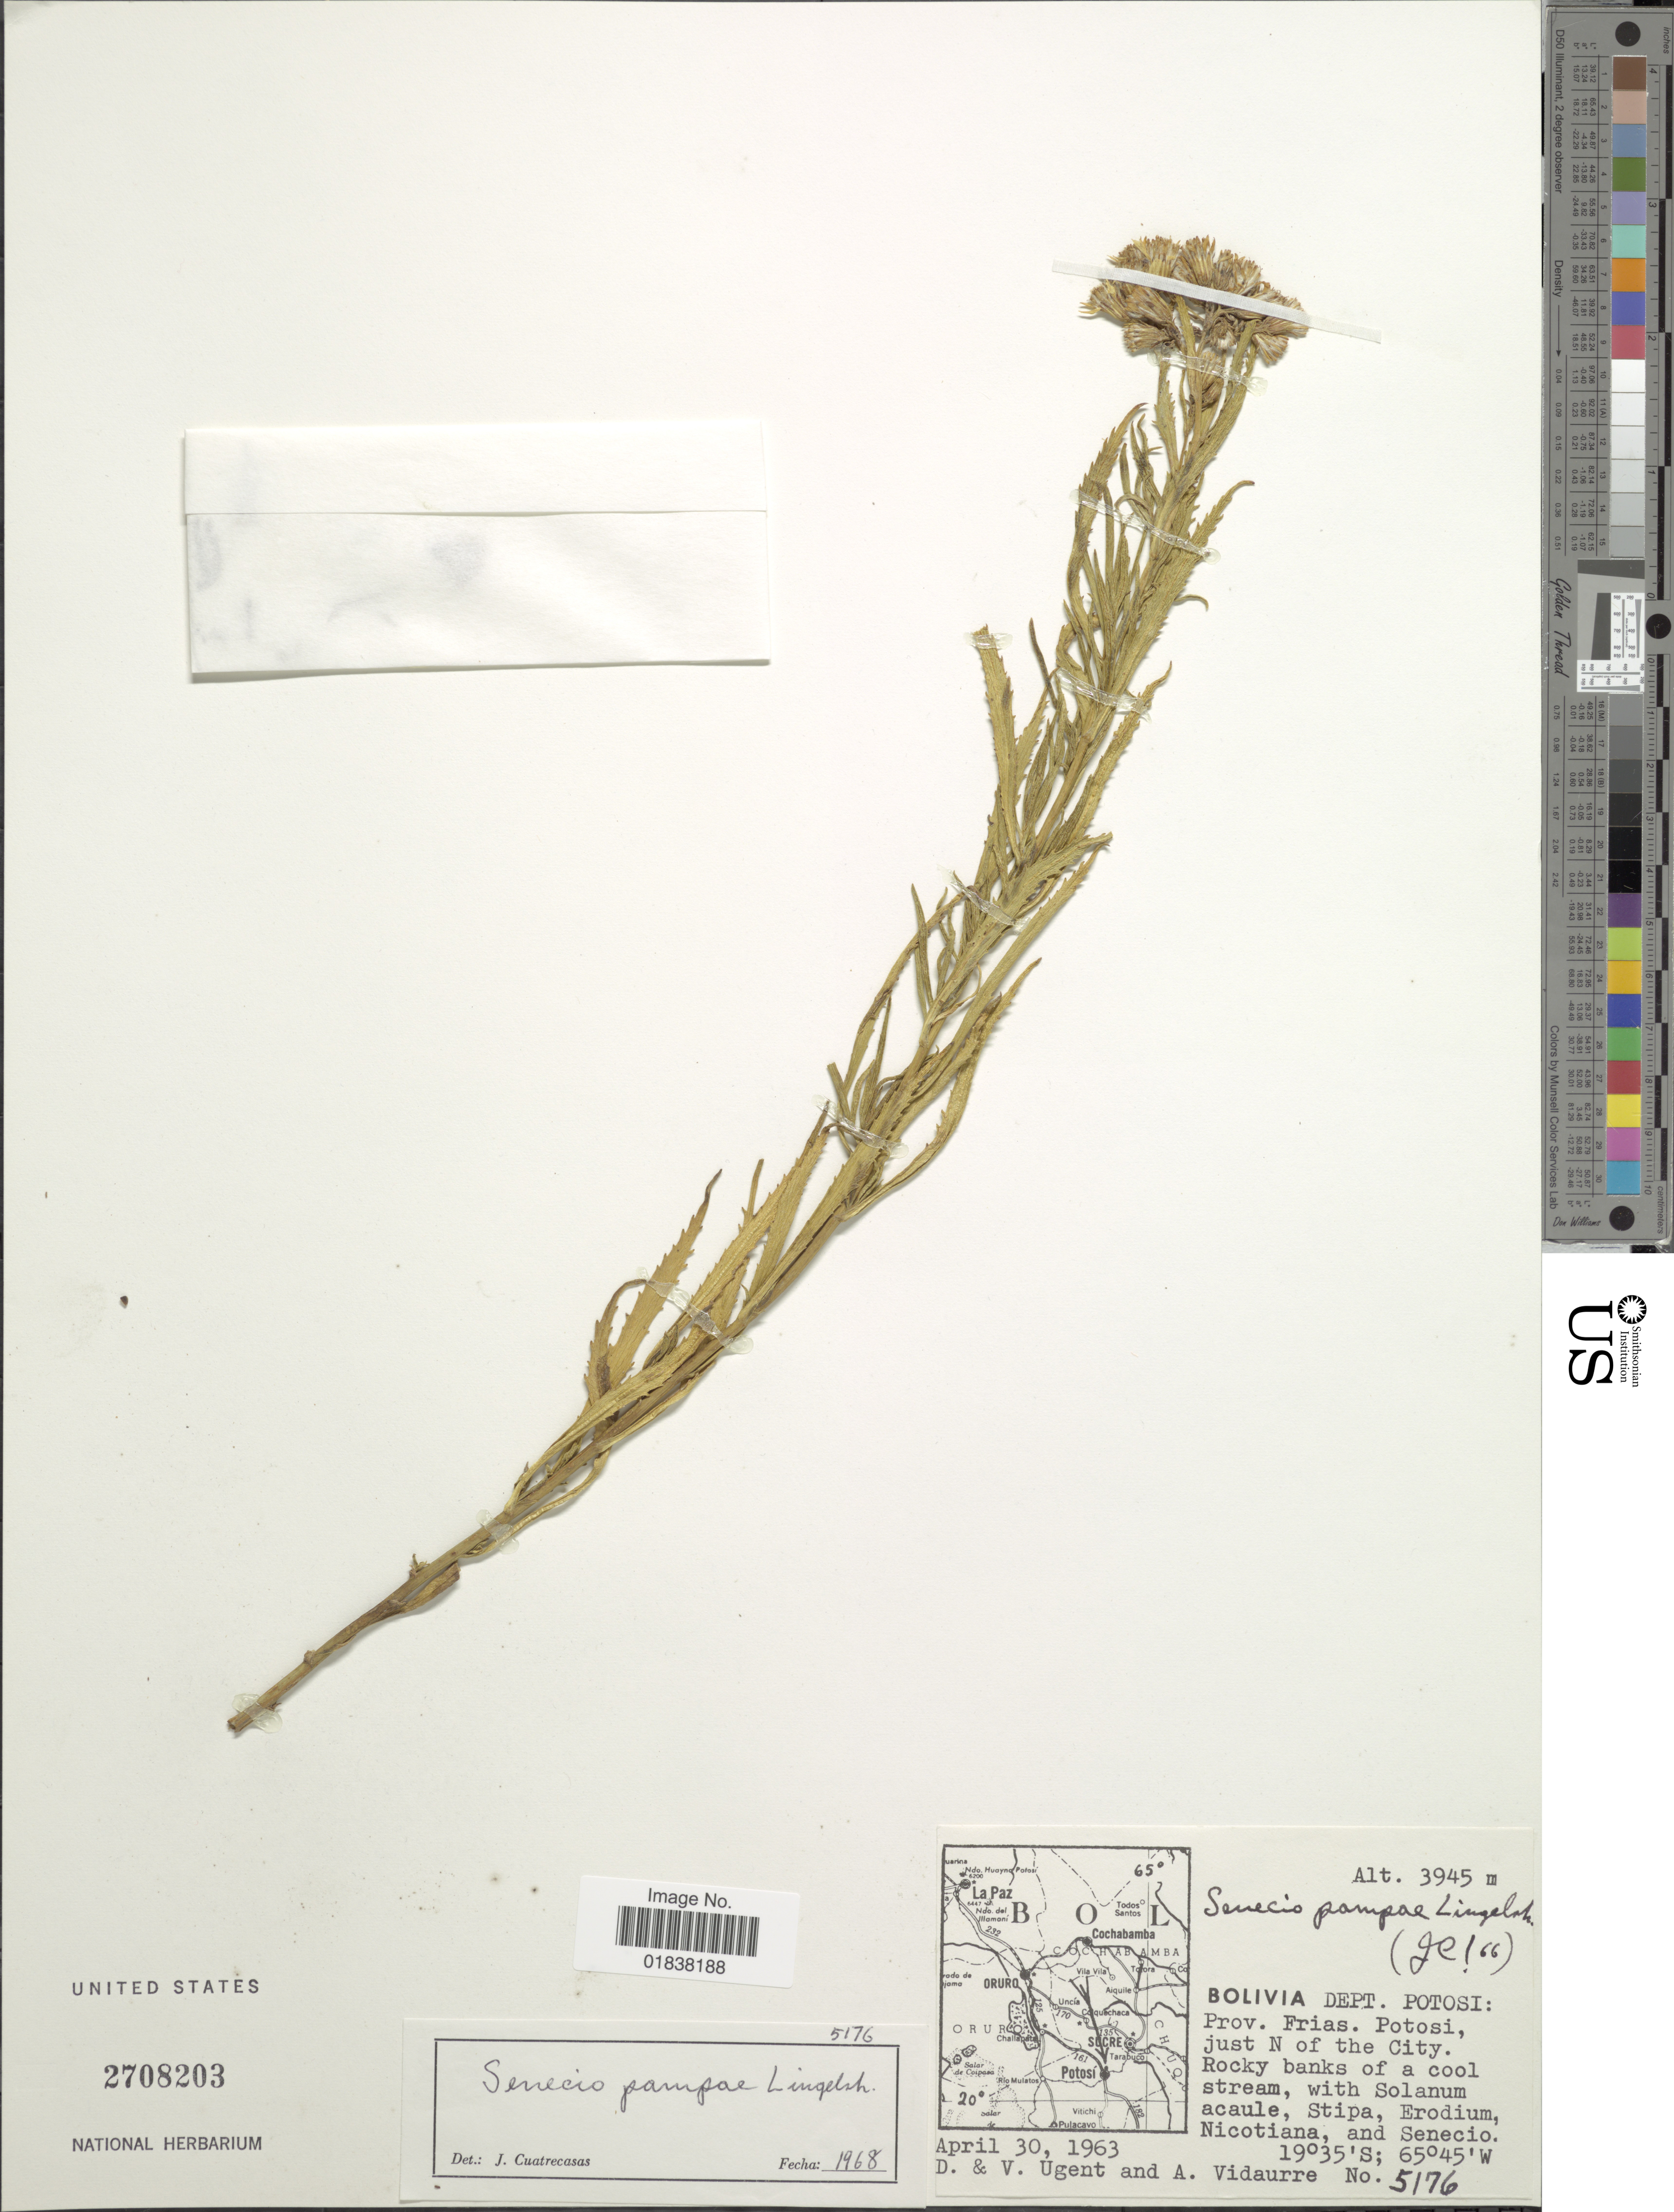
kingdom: Plantae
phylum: Tracheophyta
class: Magnoliopsida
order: Asterales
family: Asteraceae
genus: Senecio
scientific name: Senecio pampae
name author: Lingelsh.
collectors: D. Ugent, V. Ugent & A. Vidaurre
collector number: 5176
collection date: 1963-04-30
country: Bolivia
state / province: Potosi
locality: Prov. Frias, Potosi just N of the City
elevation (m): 3945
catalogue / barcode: US 2708203